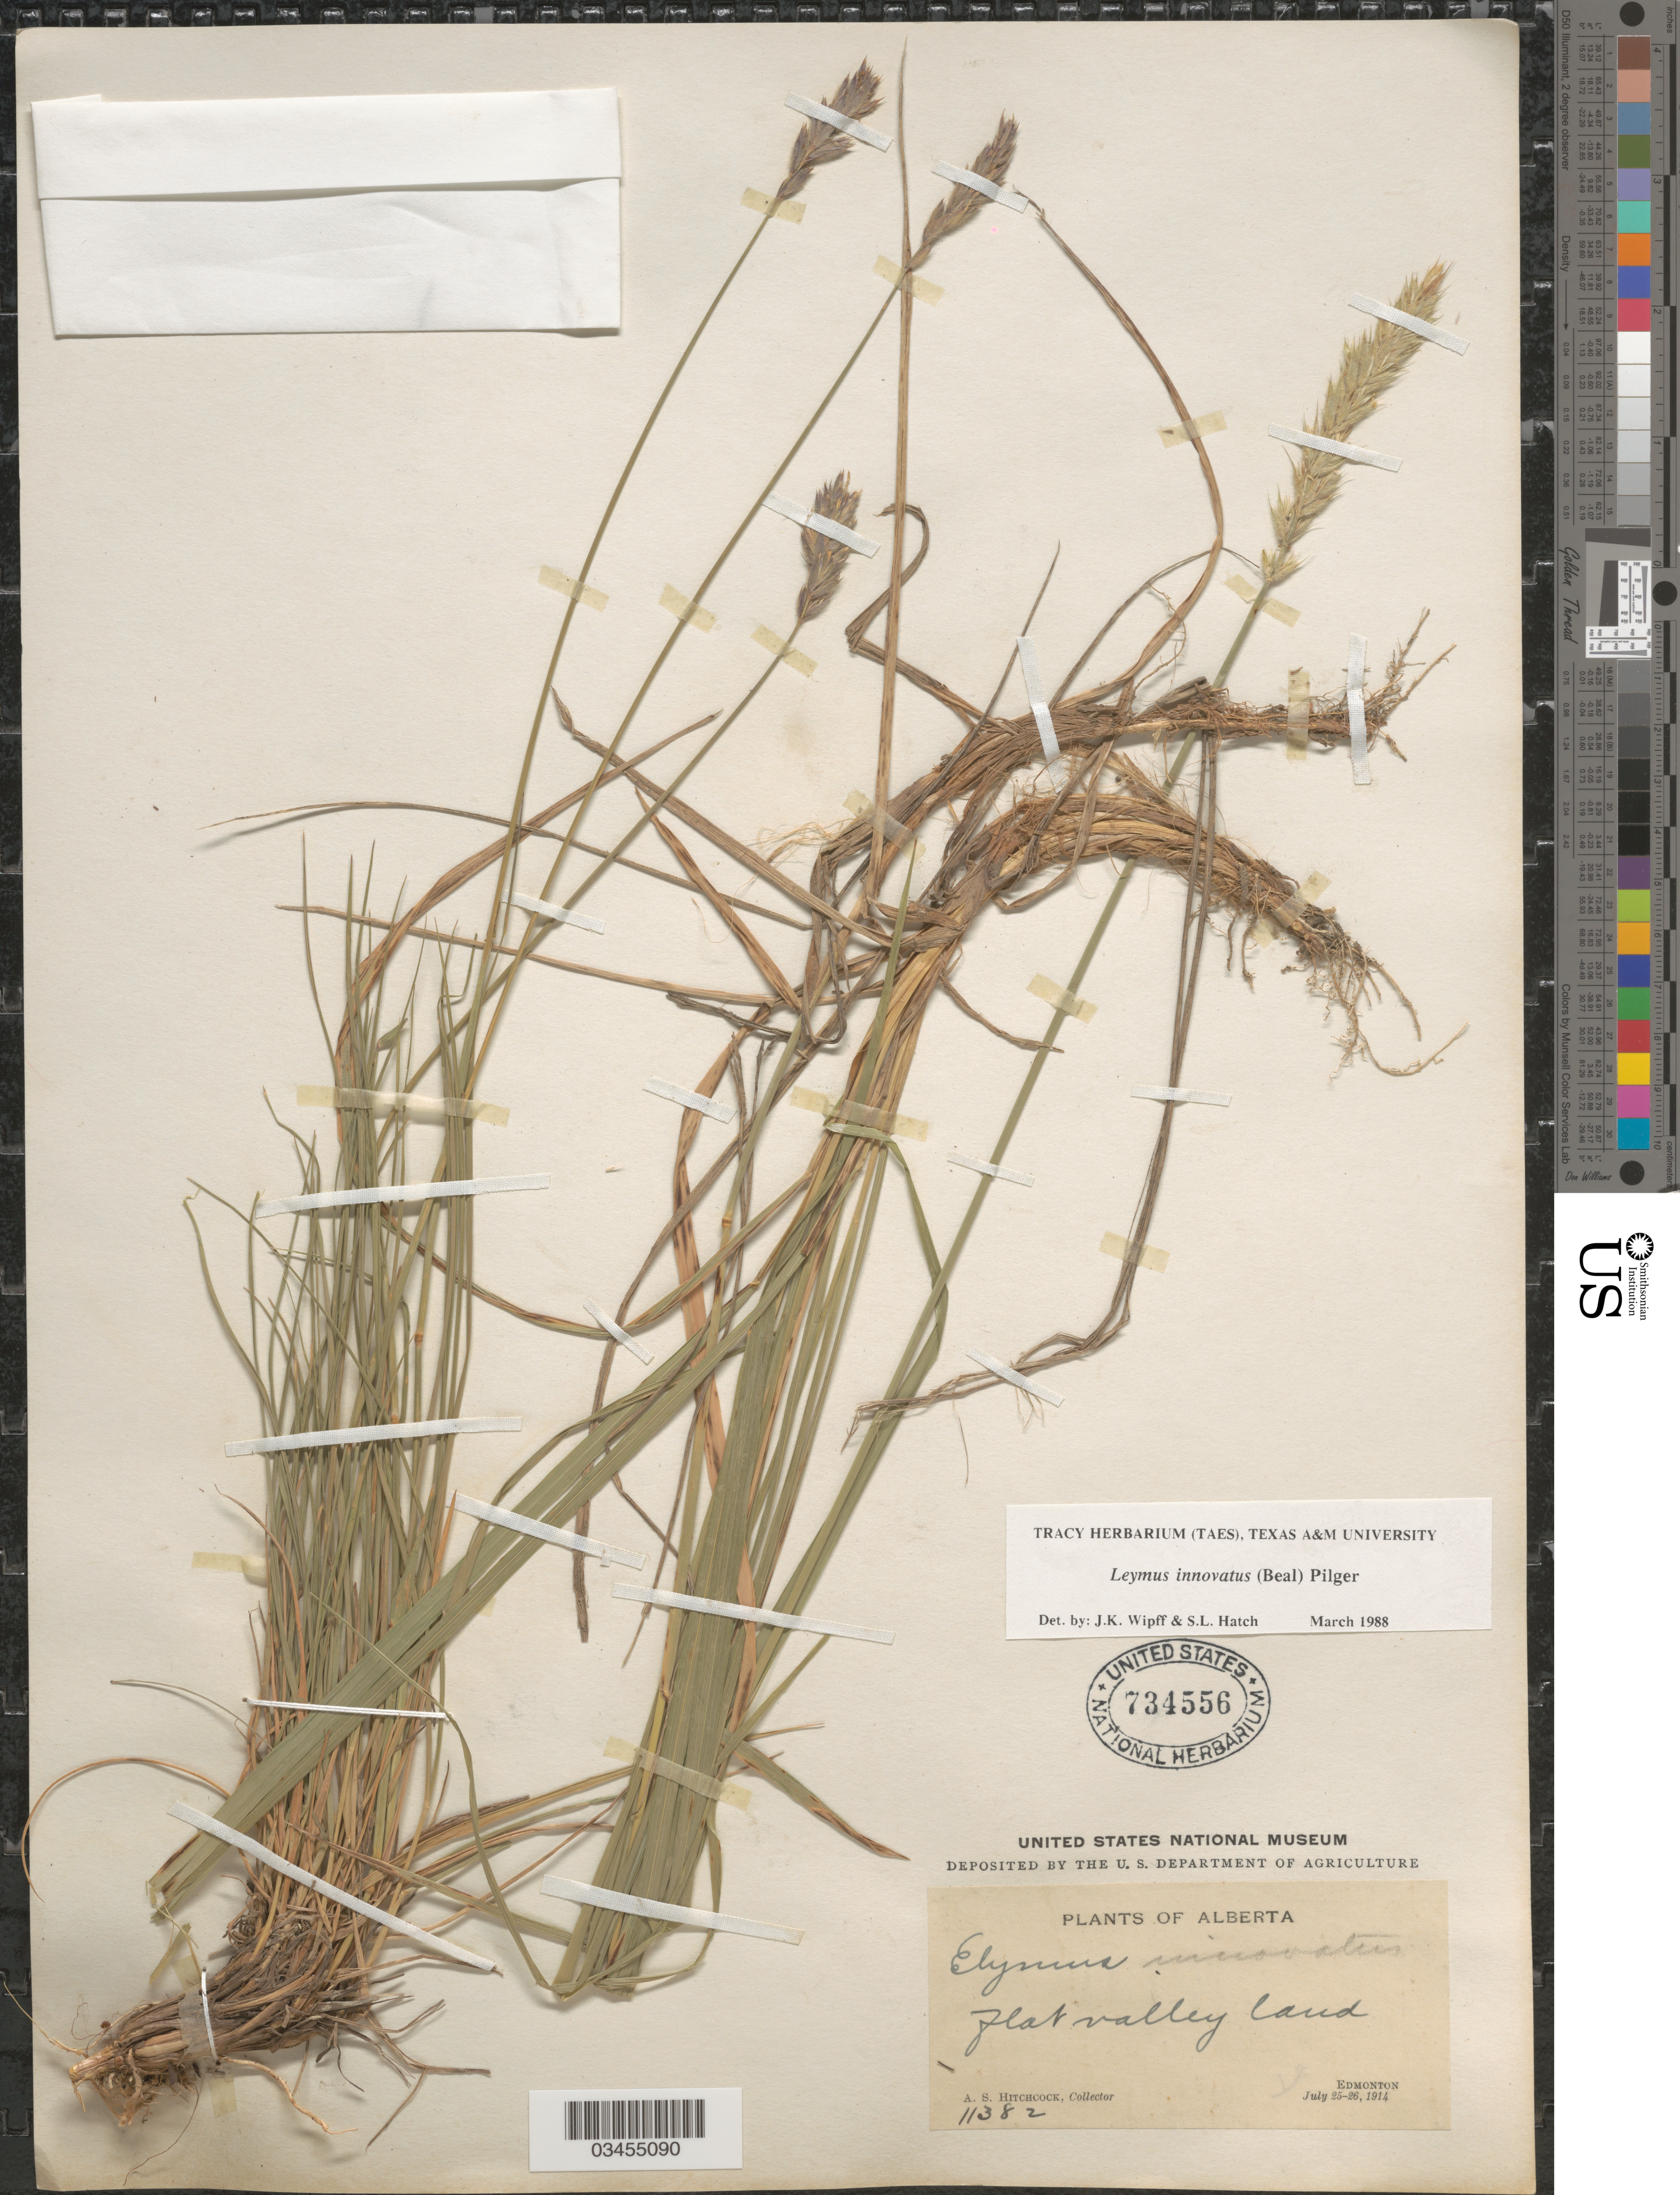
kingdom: Plantae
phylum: Tracheophyta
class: Liliopsida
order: Poales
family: Poaceae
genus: Leymus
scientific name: Leymus innovatus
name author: (W.J. Beal) Pilg.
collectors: A. S. Hitchcock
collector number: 11382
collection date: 1914-07-25/1914-07-26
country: Canada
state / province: Alberta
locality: Flat valley land. Edmonton.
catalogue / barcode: US 734556